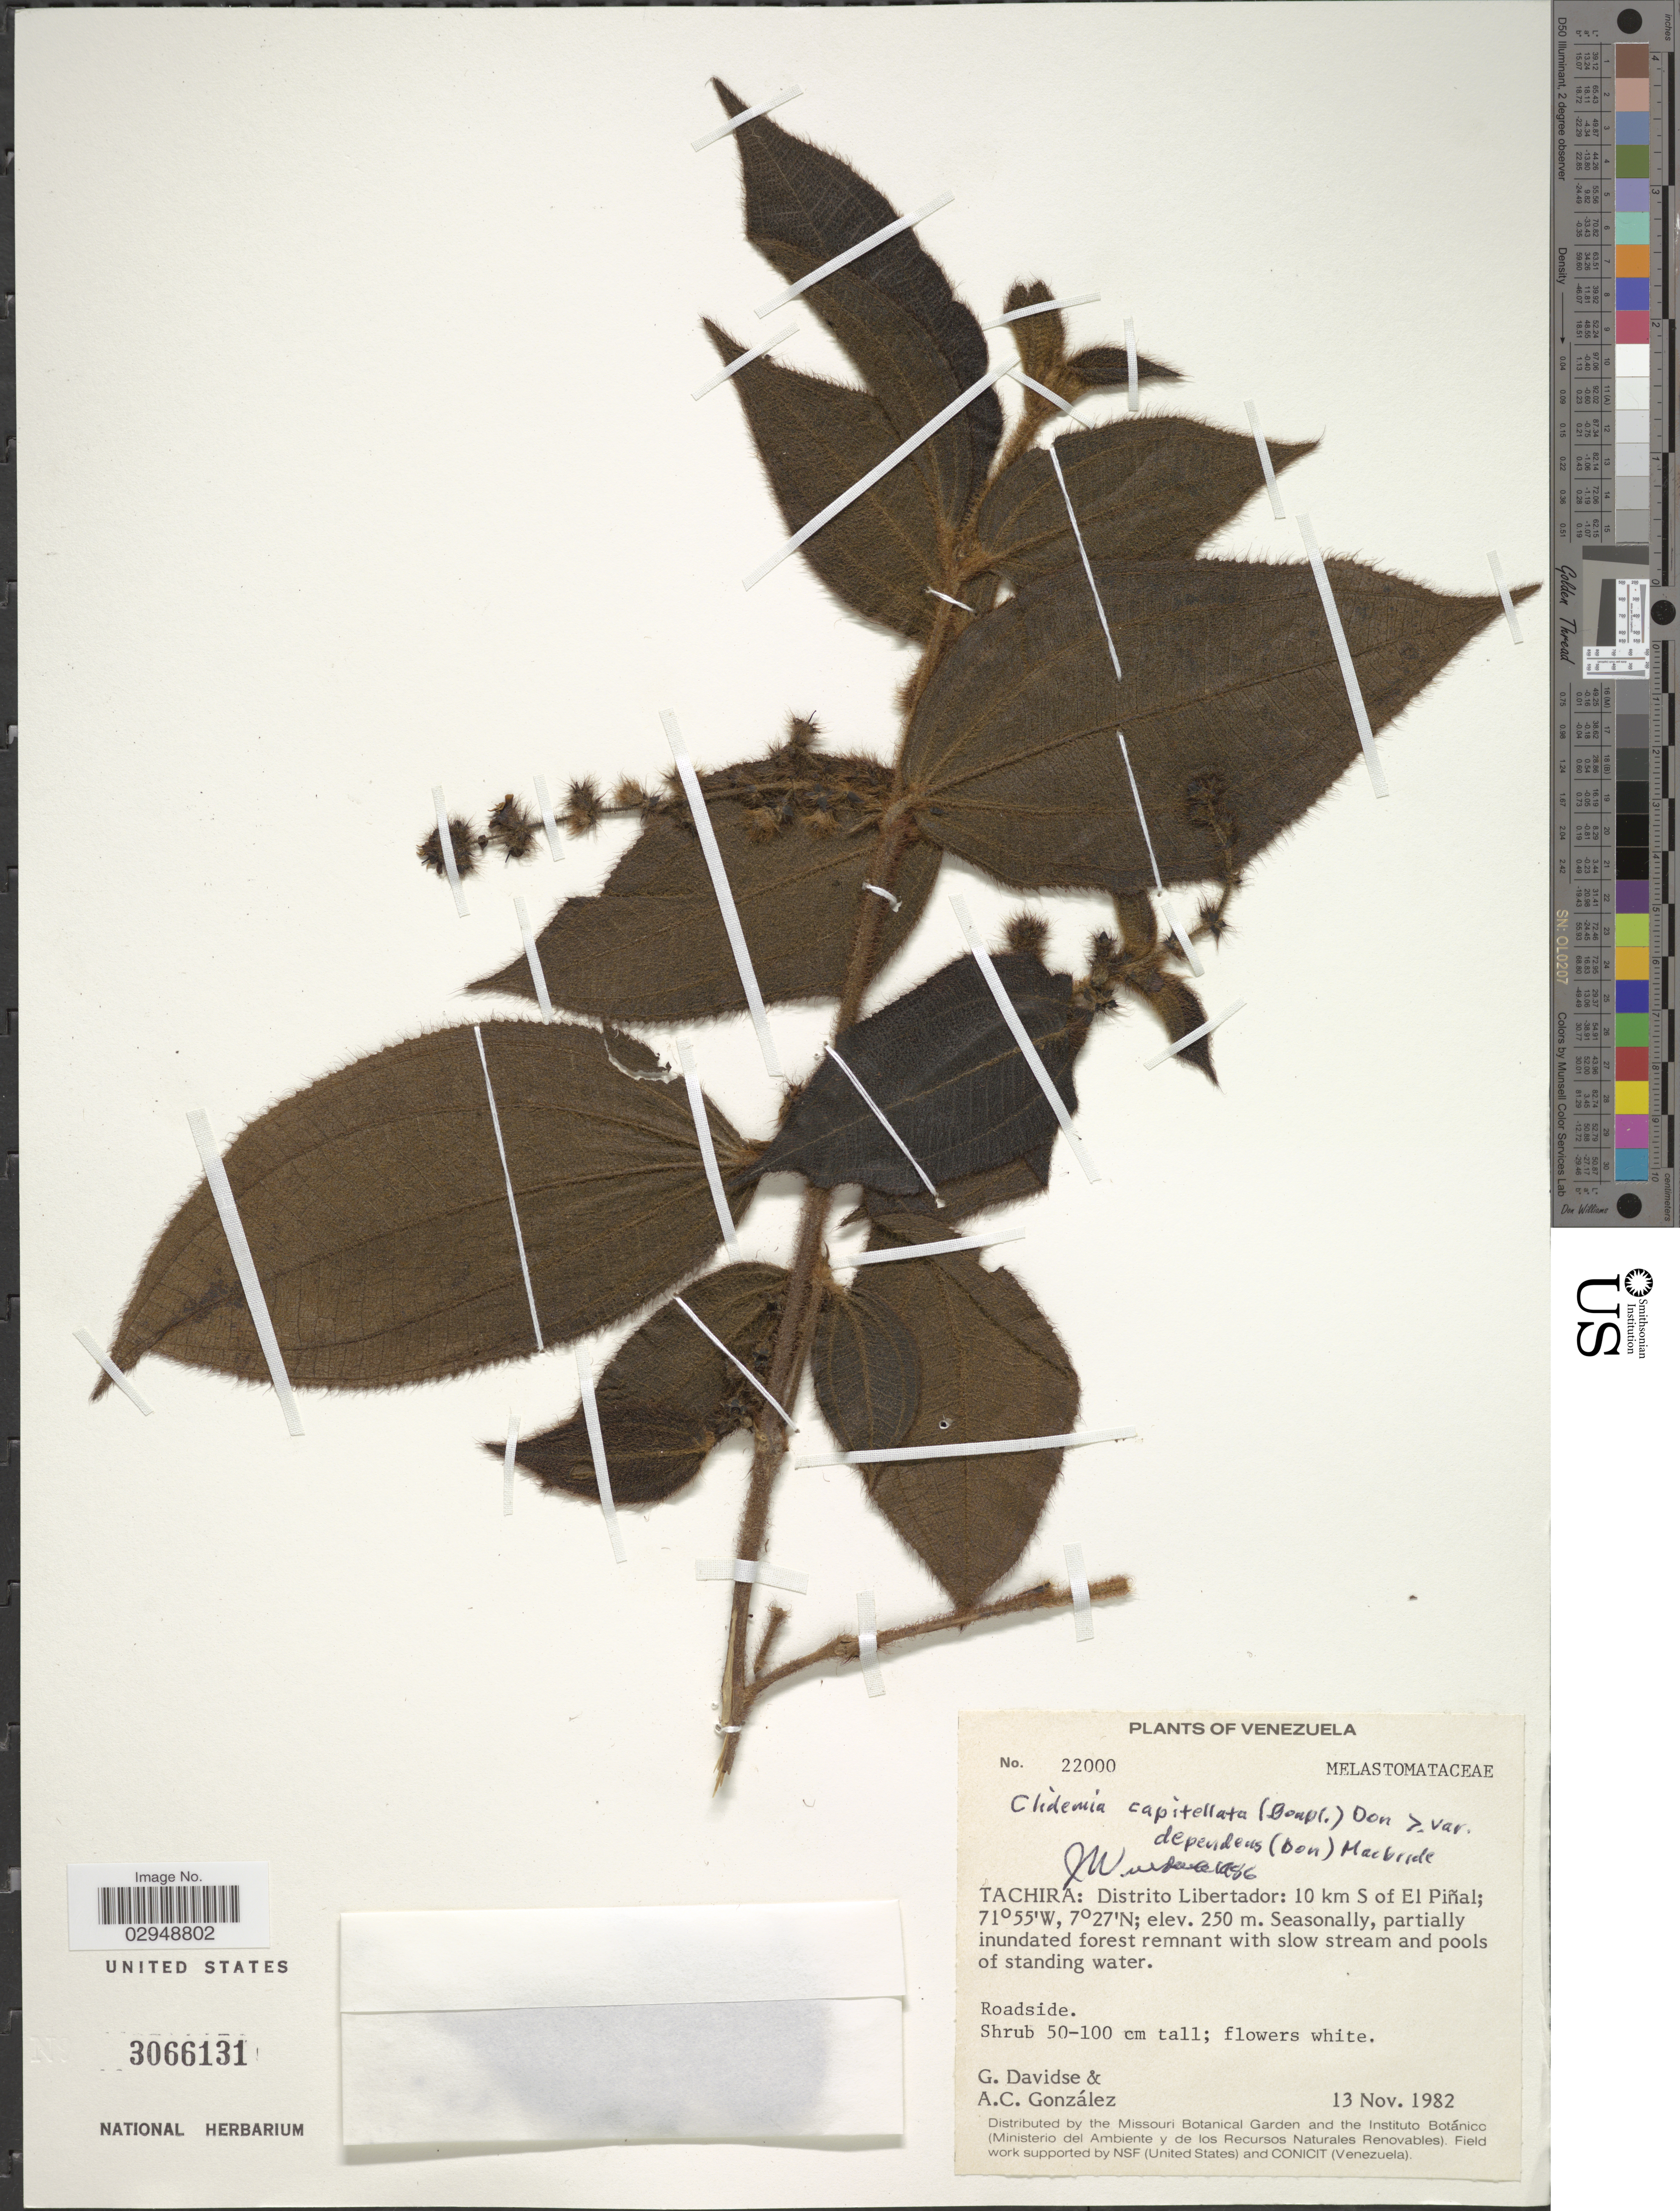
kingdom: Plantae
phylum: Tracheophyta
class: Magnoliopsida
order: Myrtales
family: Melastomataceae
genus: Clidemia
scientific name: Clidemia capitellata var. dependens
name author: (Pav. & D. Don) J.F. Macbr.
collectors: G. Davidse & A. C. González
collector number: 22000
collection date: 1982-11-13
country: Venezuela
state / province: Tachira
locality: Tachira: Distrito Libertador: 10 km S of El Piñal.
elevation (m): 250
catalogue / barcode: US 3066131